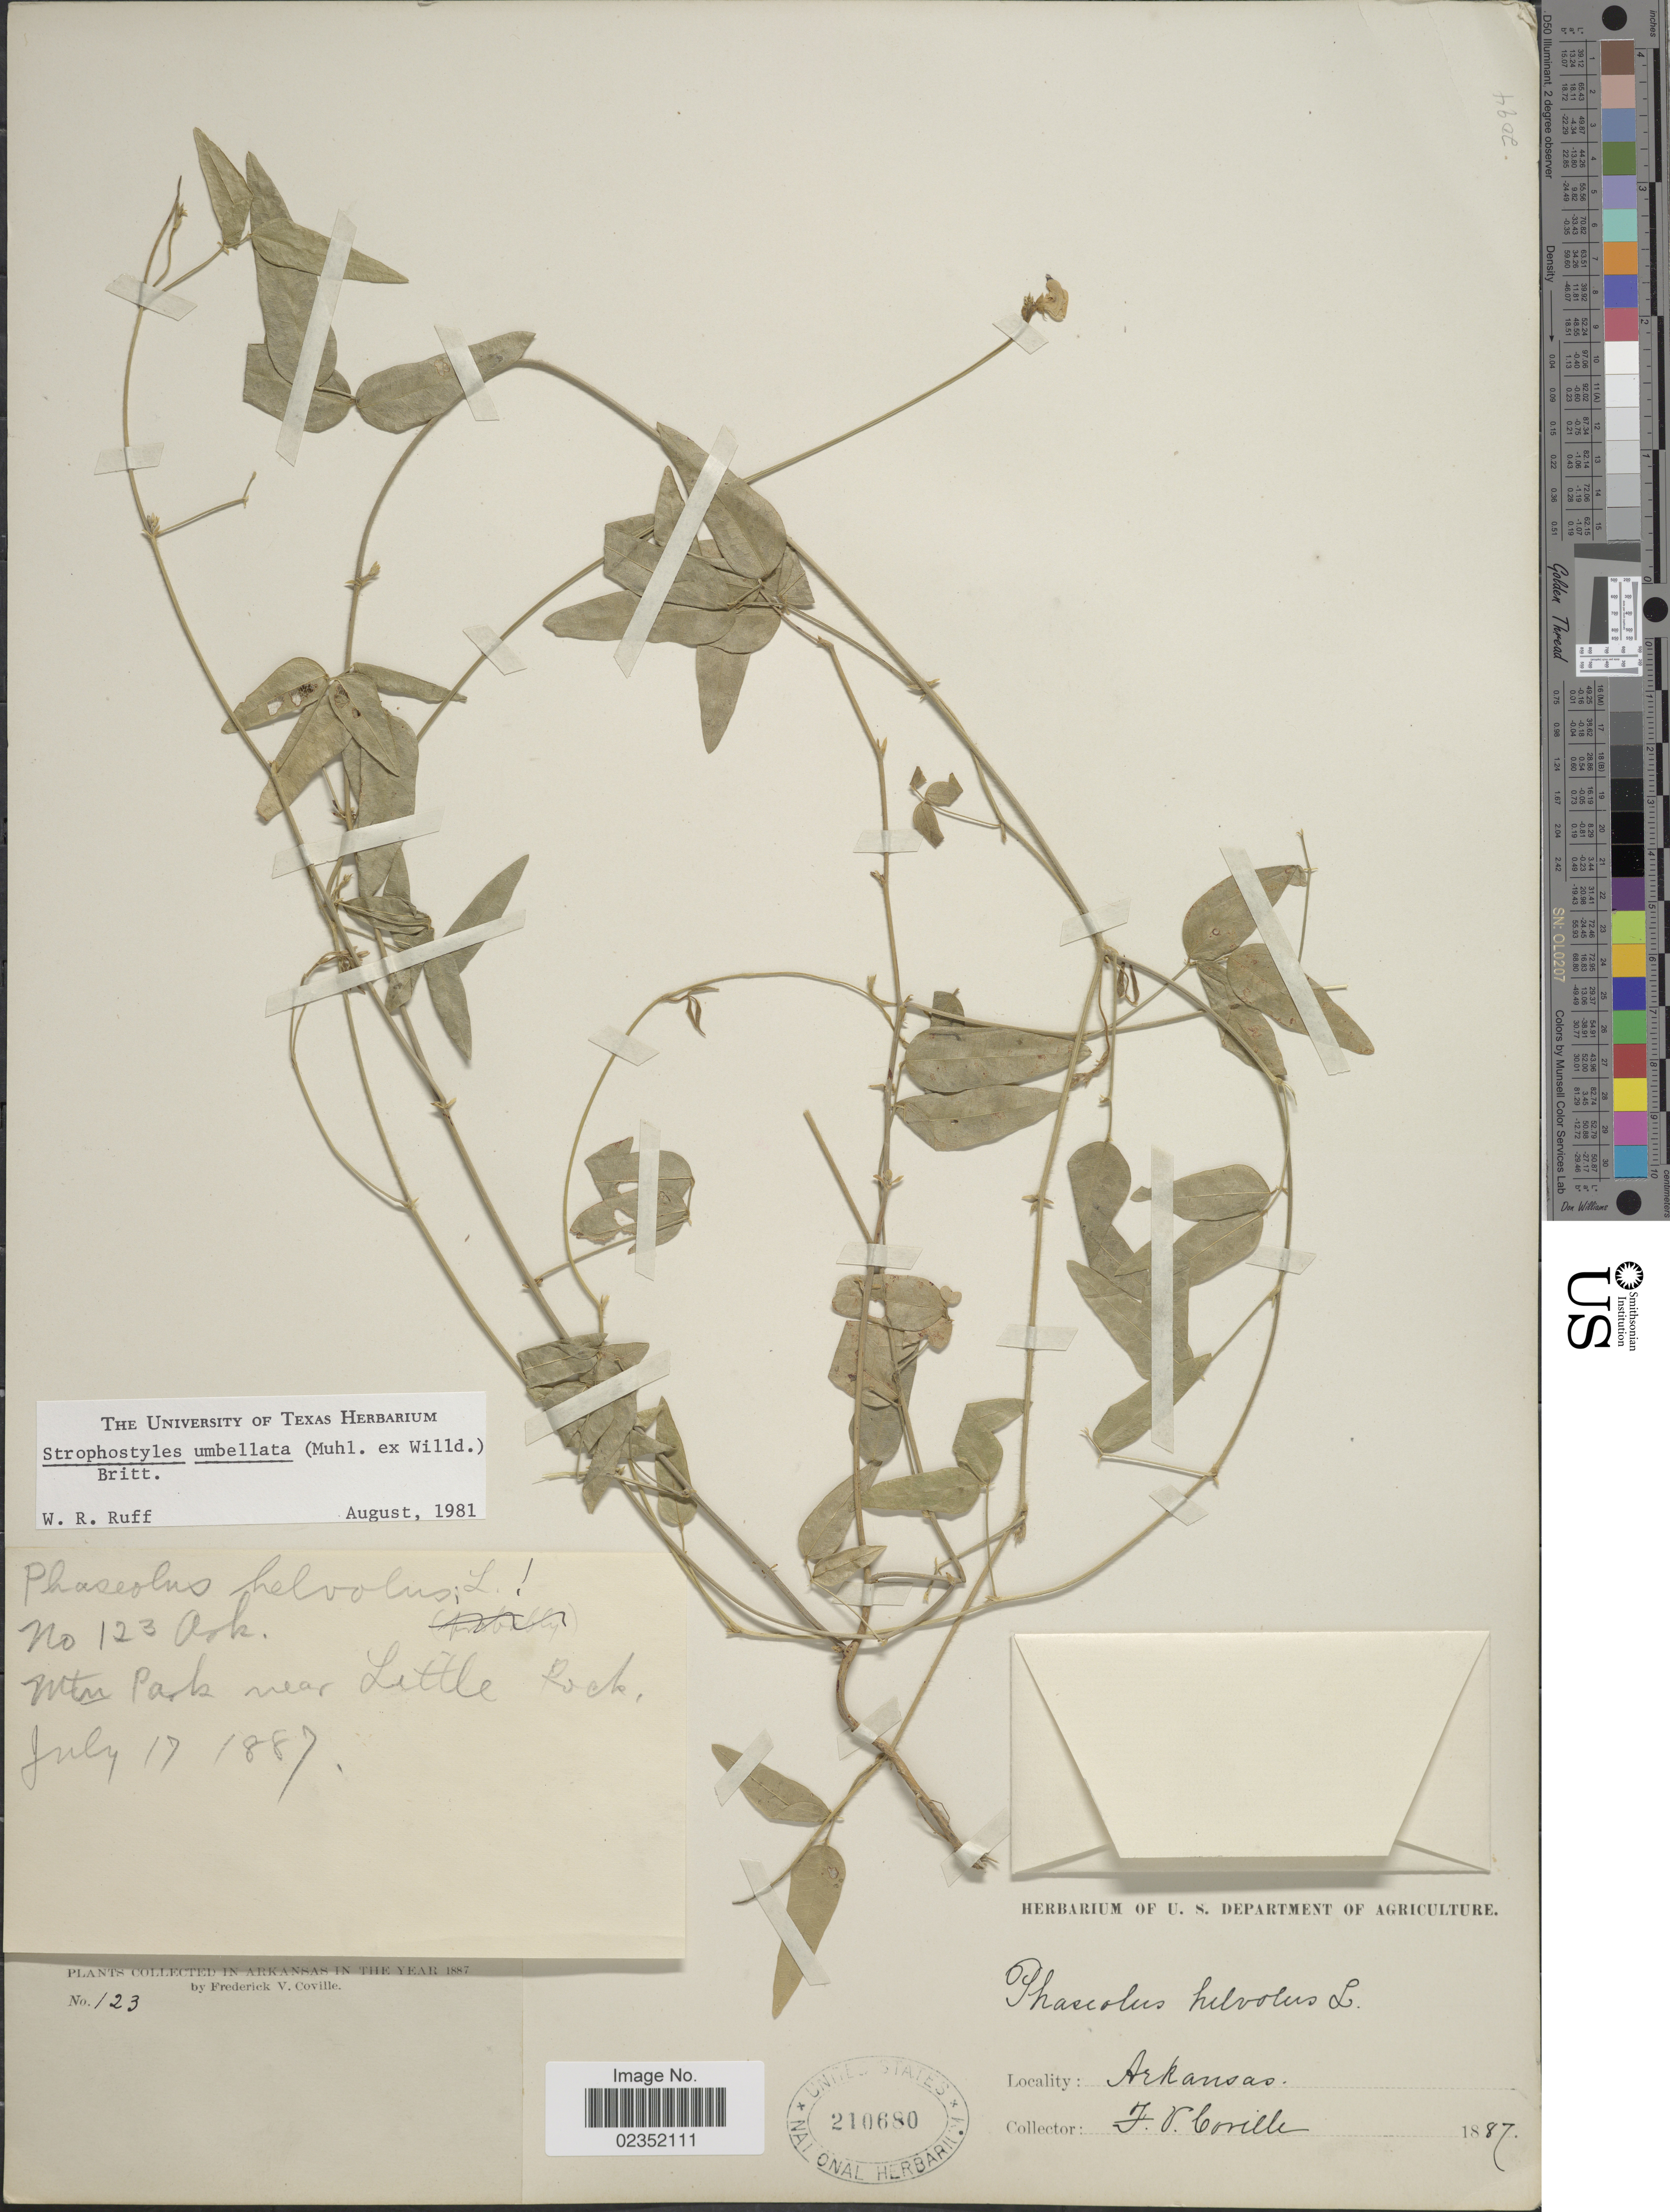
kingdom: Plantae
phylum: Tracheophyta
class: Magnoliopsida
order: Fabales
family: Fabaceae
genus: Strophostyles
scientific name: Strophostyles umbellata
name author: (Muhl. ex Willd.) Britton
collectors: F. V. Coville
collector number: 123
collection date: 1887-07-17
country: United States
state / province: Arkansas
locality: Mtn Park near Little Rock.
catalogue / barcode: US 210680